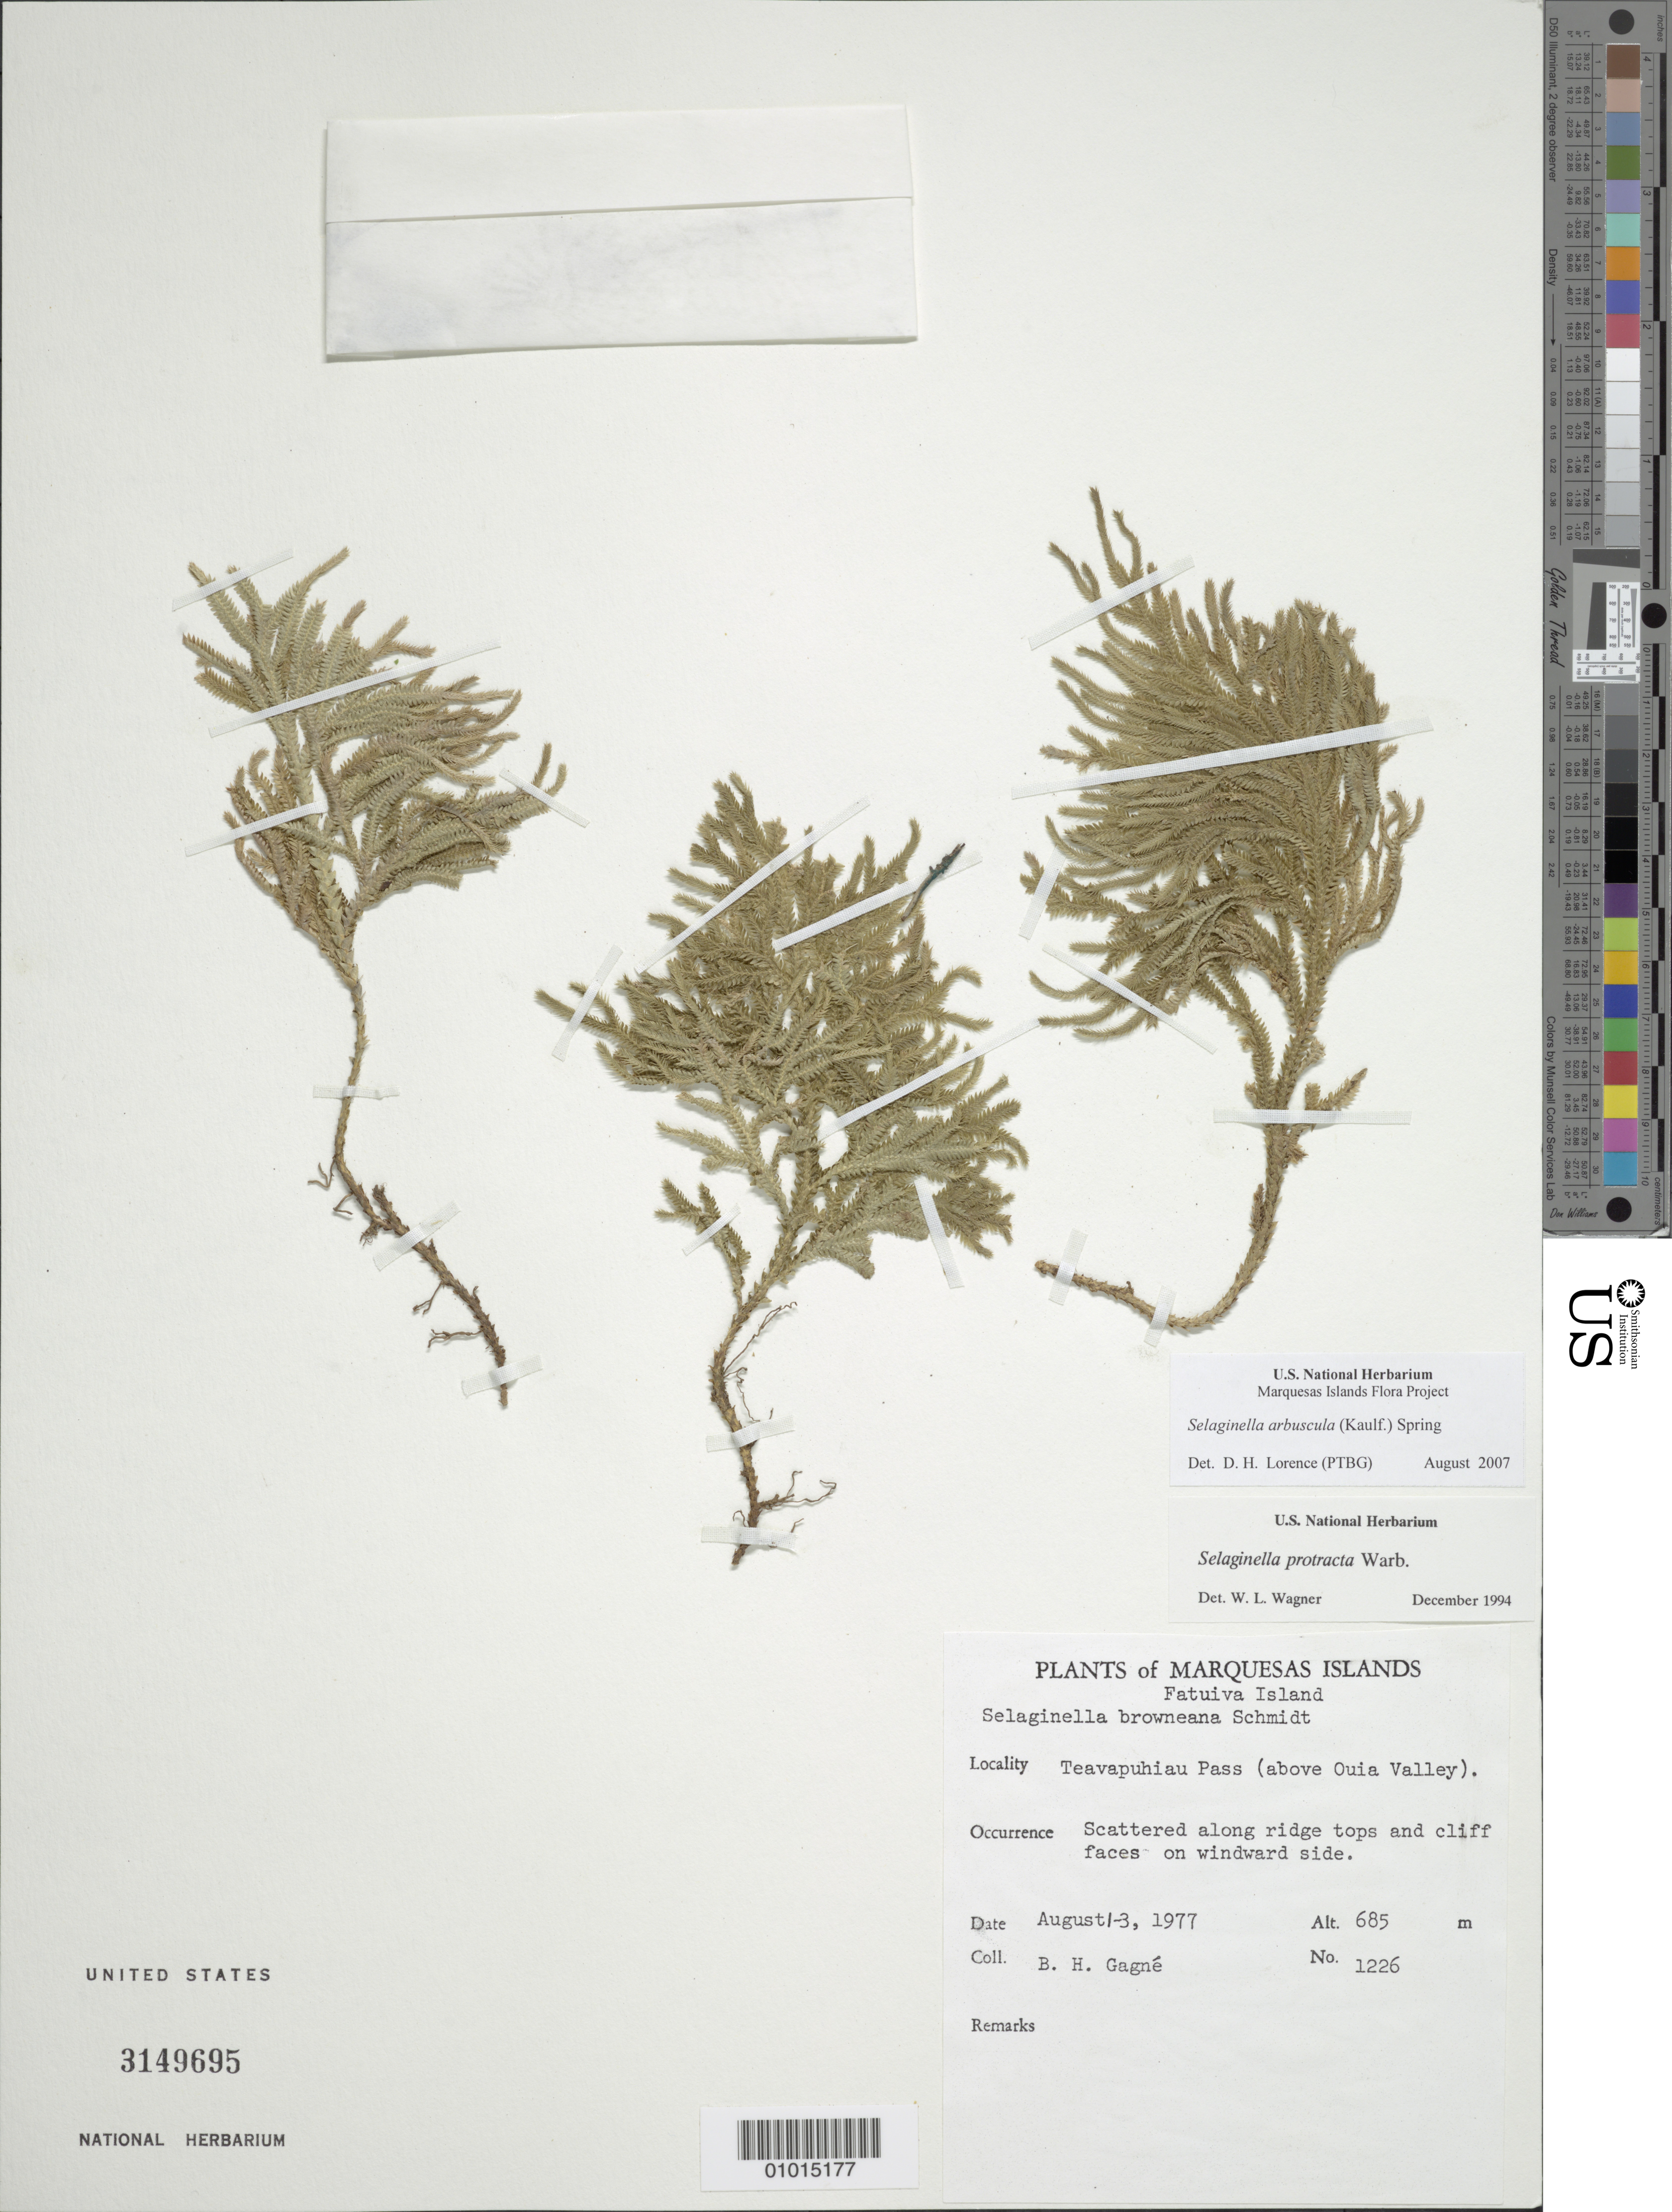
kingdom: Plantae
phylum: Tracheophyta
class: Lycopodiopsida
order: Selaginellales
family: Selaginellaceae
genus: Selaginella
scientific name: Selaginella arbuscula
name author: (Kualf.) Spring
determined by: Lorence, David H., (PTBG), National Tropical Botanical Garden (UNITED STATES)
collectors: B. H. Gagné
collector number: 1226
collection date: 1977-08-01/1977-08-03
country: French Polynesia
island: Fatu Hiva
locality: Teavapuhiau Pass (above Ouia Valley)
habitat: Scattered along ridge tops and cliff faces on windward side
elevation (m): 685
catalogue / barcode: US 3149695